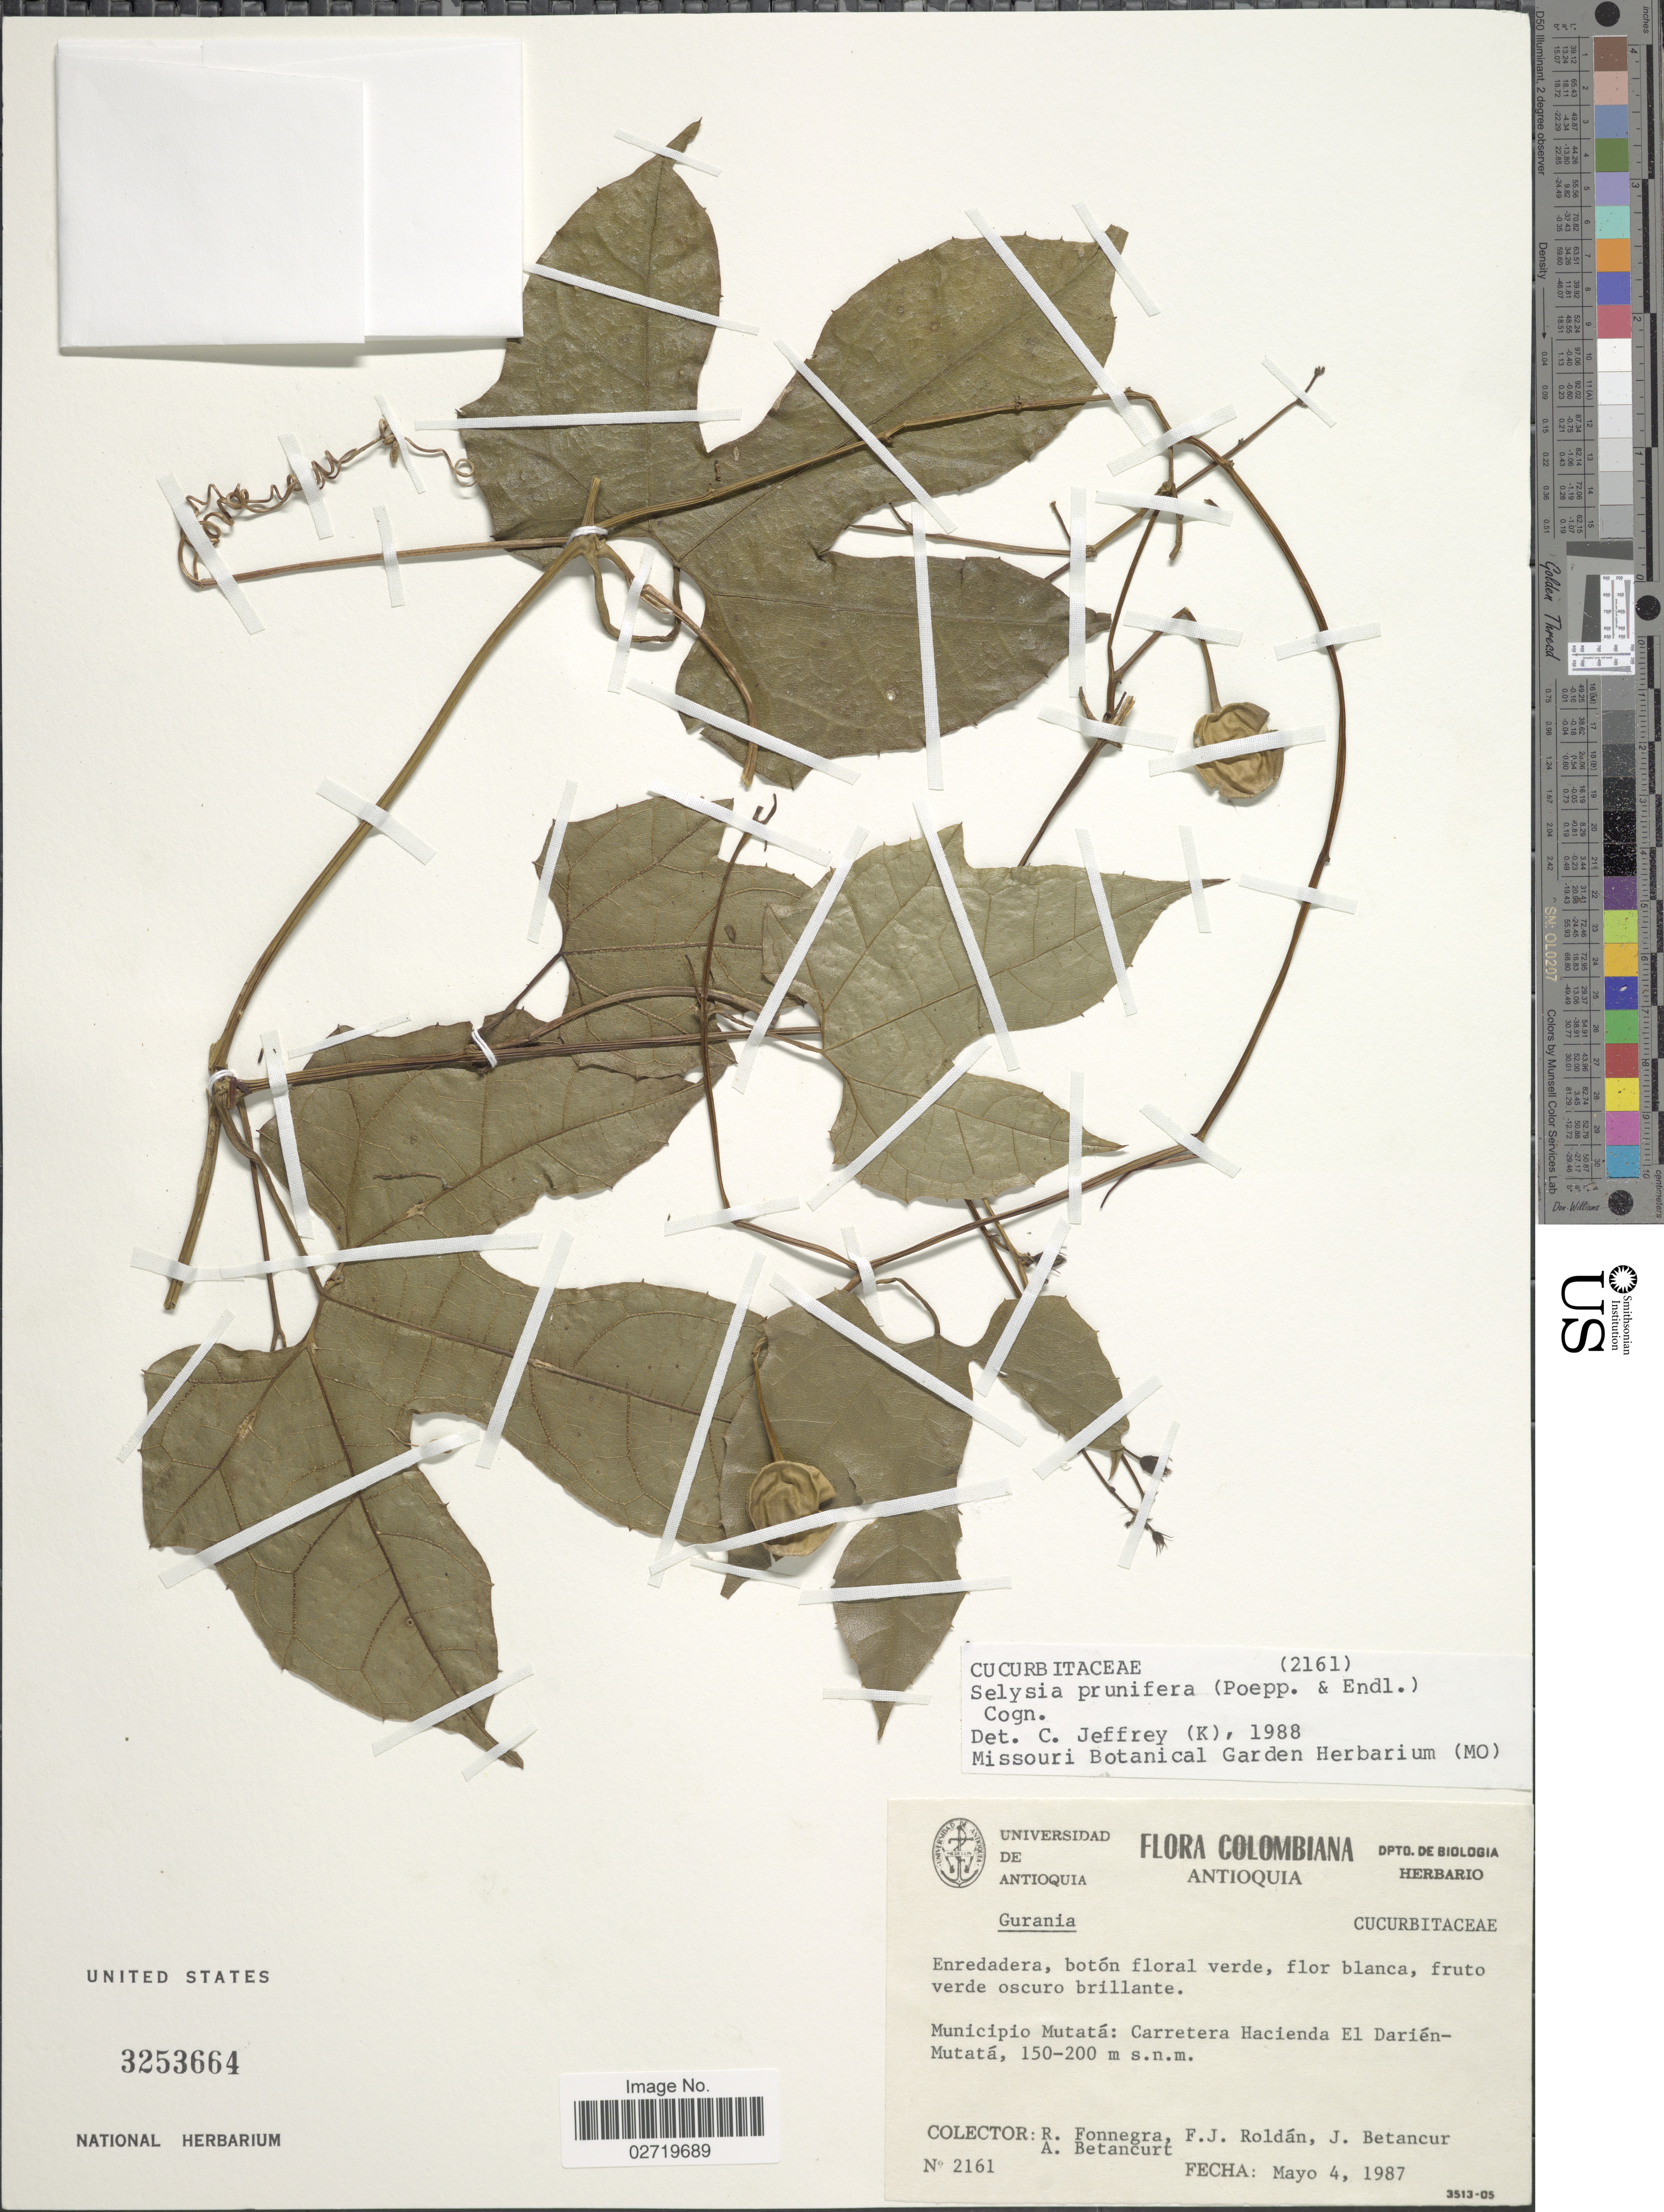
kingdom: Plantae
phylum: Tracheophyta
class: Magnoliopsida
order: Cucurbitales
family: Cucurbitaceae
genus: Selysia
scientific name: Selysia prunifera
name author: (Poepp. & Endl.) Cogn.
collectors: R. Fonnegra, F. J. Roldán, J. Betancur & A. Betancurt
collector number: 2161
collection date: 1987-05-04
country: Colombia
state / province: Antioquia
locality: Municipio Mutatá: Carretera Hacienda El Darién-Mutatá.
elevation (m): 150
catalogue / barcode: US 3253664